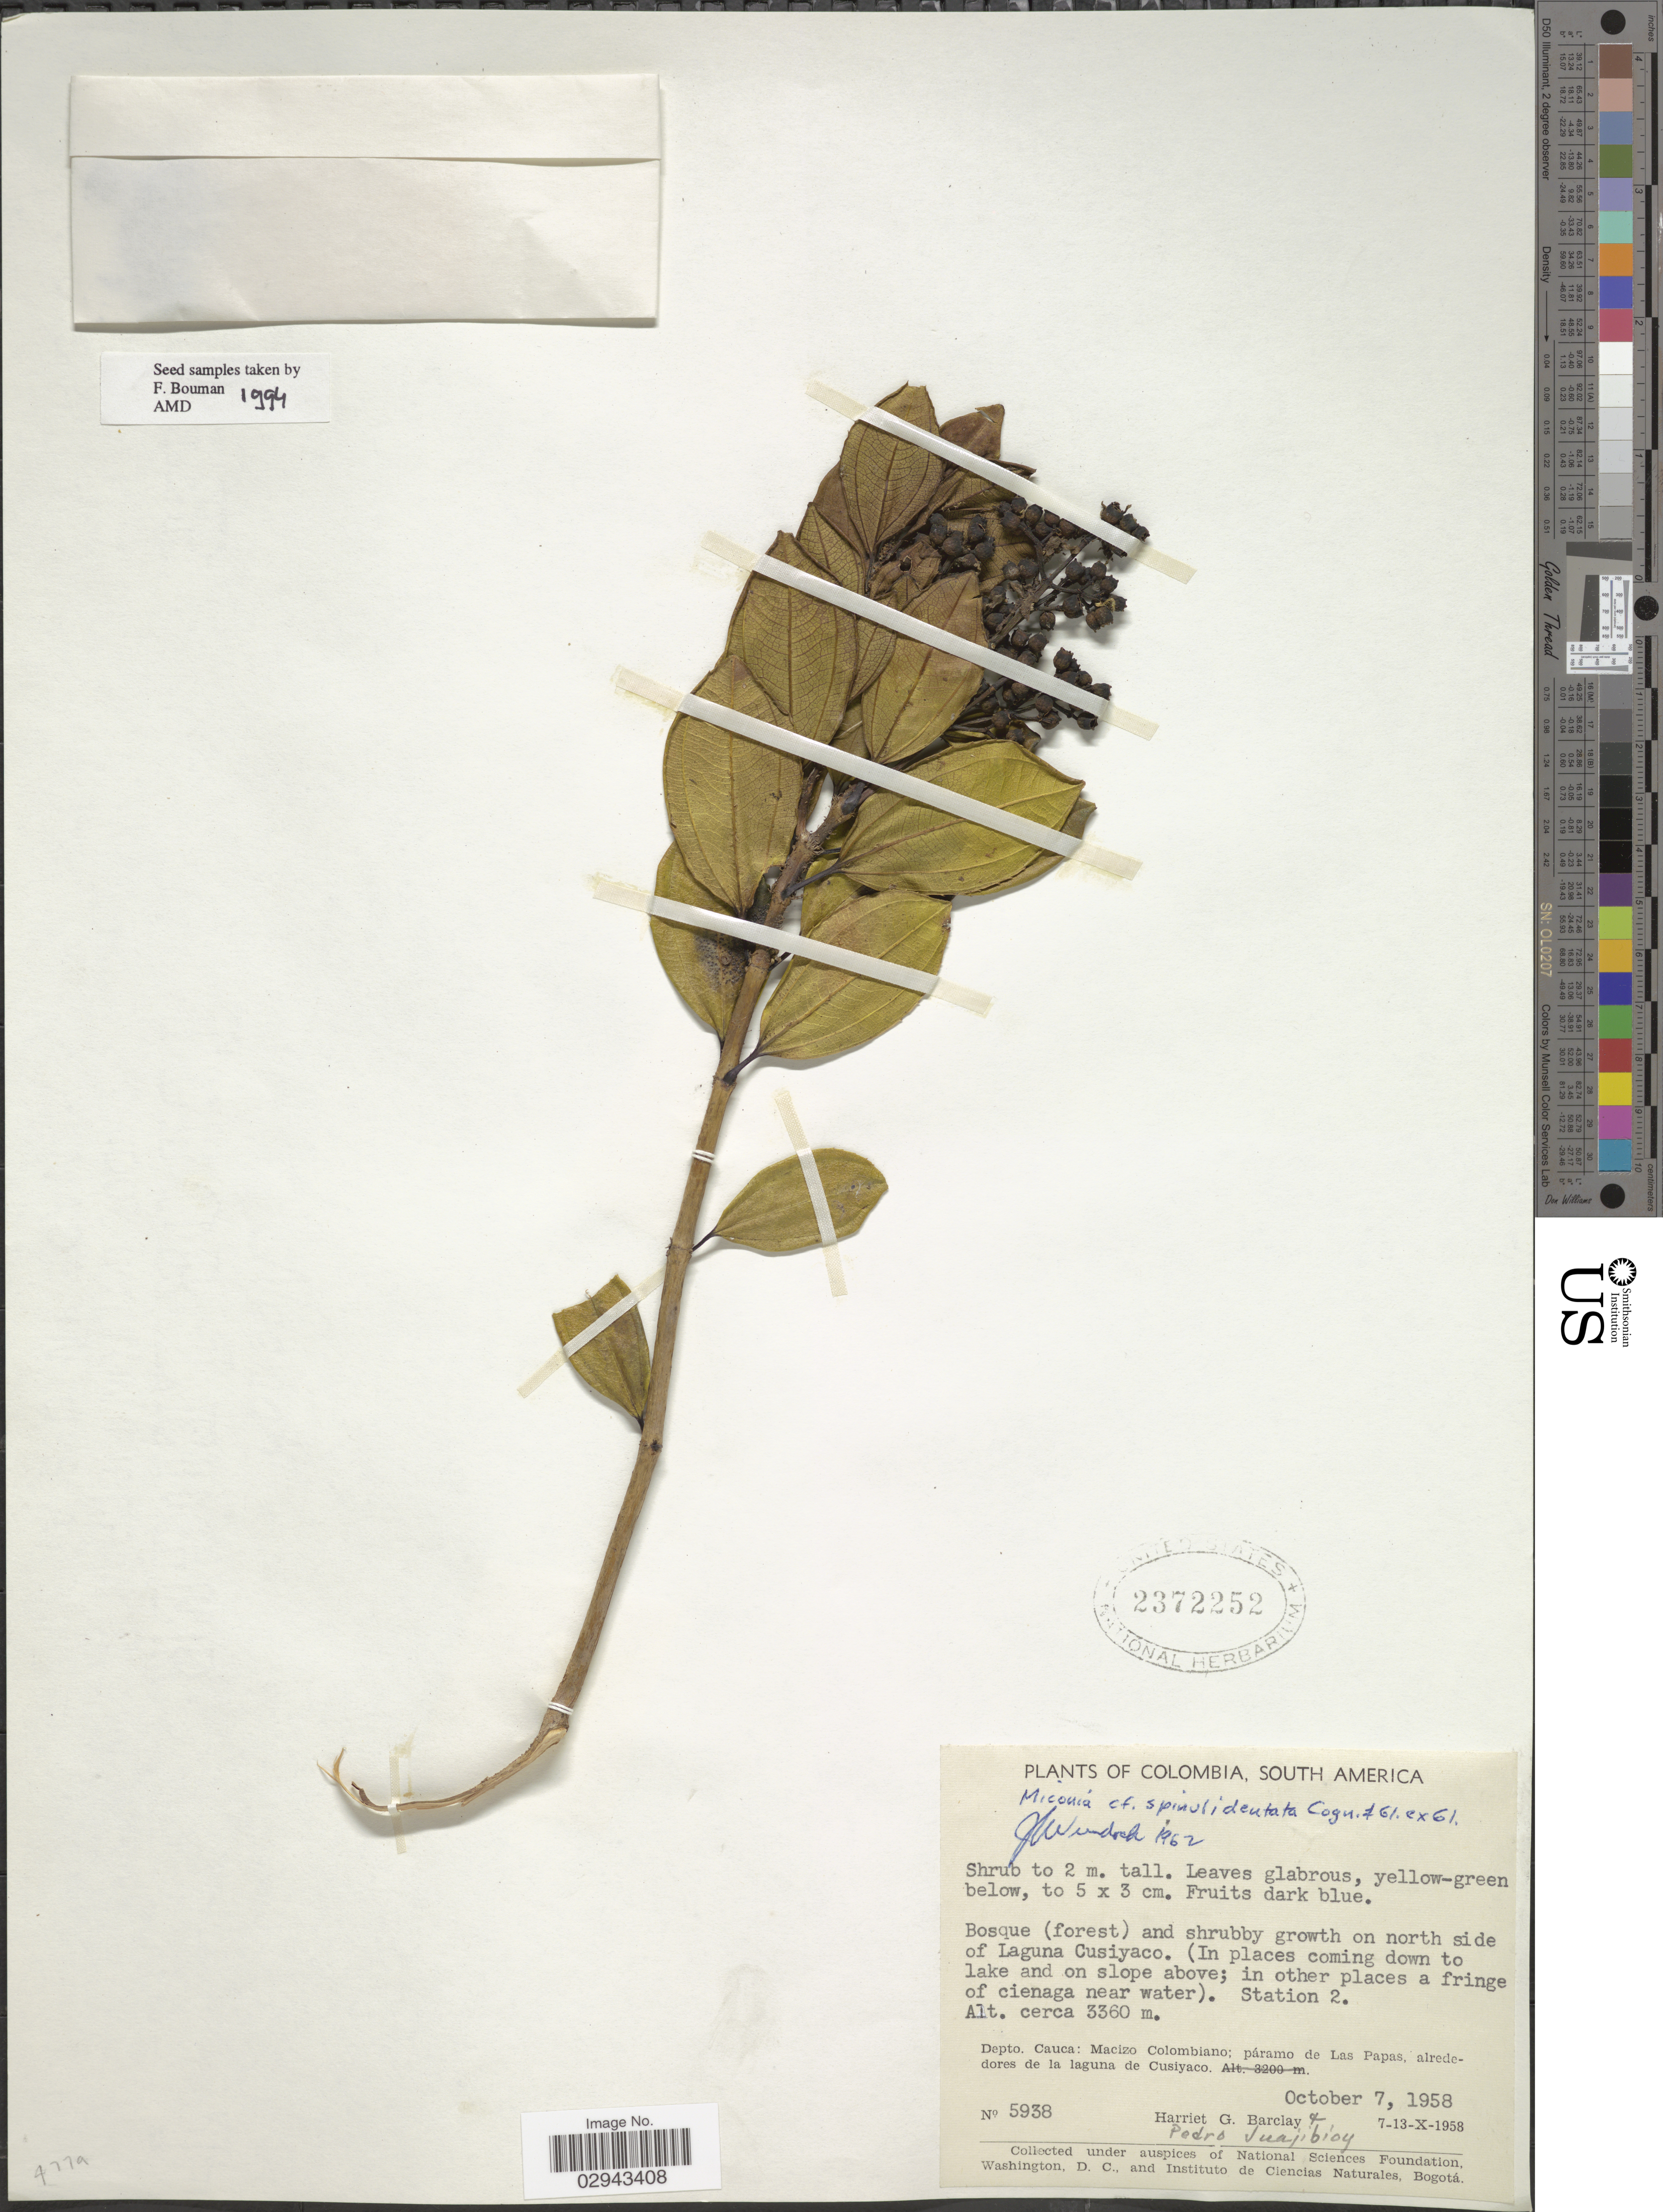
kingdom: Plantae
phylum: Tracheophyta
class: Magnoliopsida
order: Myrtales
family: Melastomataceae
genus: Miconia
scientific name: Miconia spinulidentata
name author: Cogn. & Gleason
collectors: H. G. Barclay & P. Juajibioy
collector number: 5938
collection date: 1958-10-07/1958-10-13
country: Colombia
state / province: Cauca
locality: Depto. Cauca: Macizo Colombiano; páramo de Las Papas, alrededores de la laguna de Cusiyaco. On north side of Laguna Cusiyaco. Station 2.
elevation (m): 3360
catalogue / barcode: US 2372252